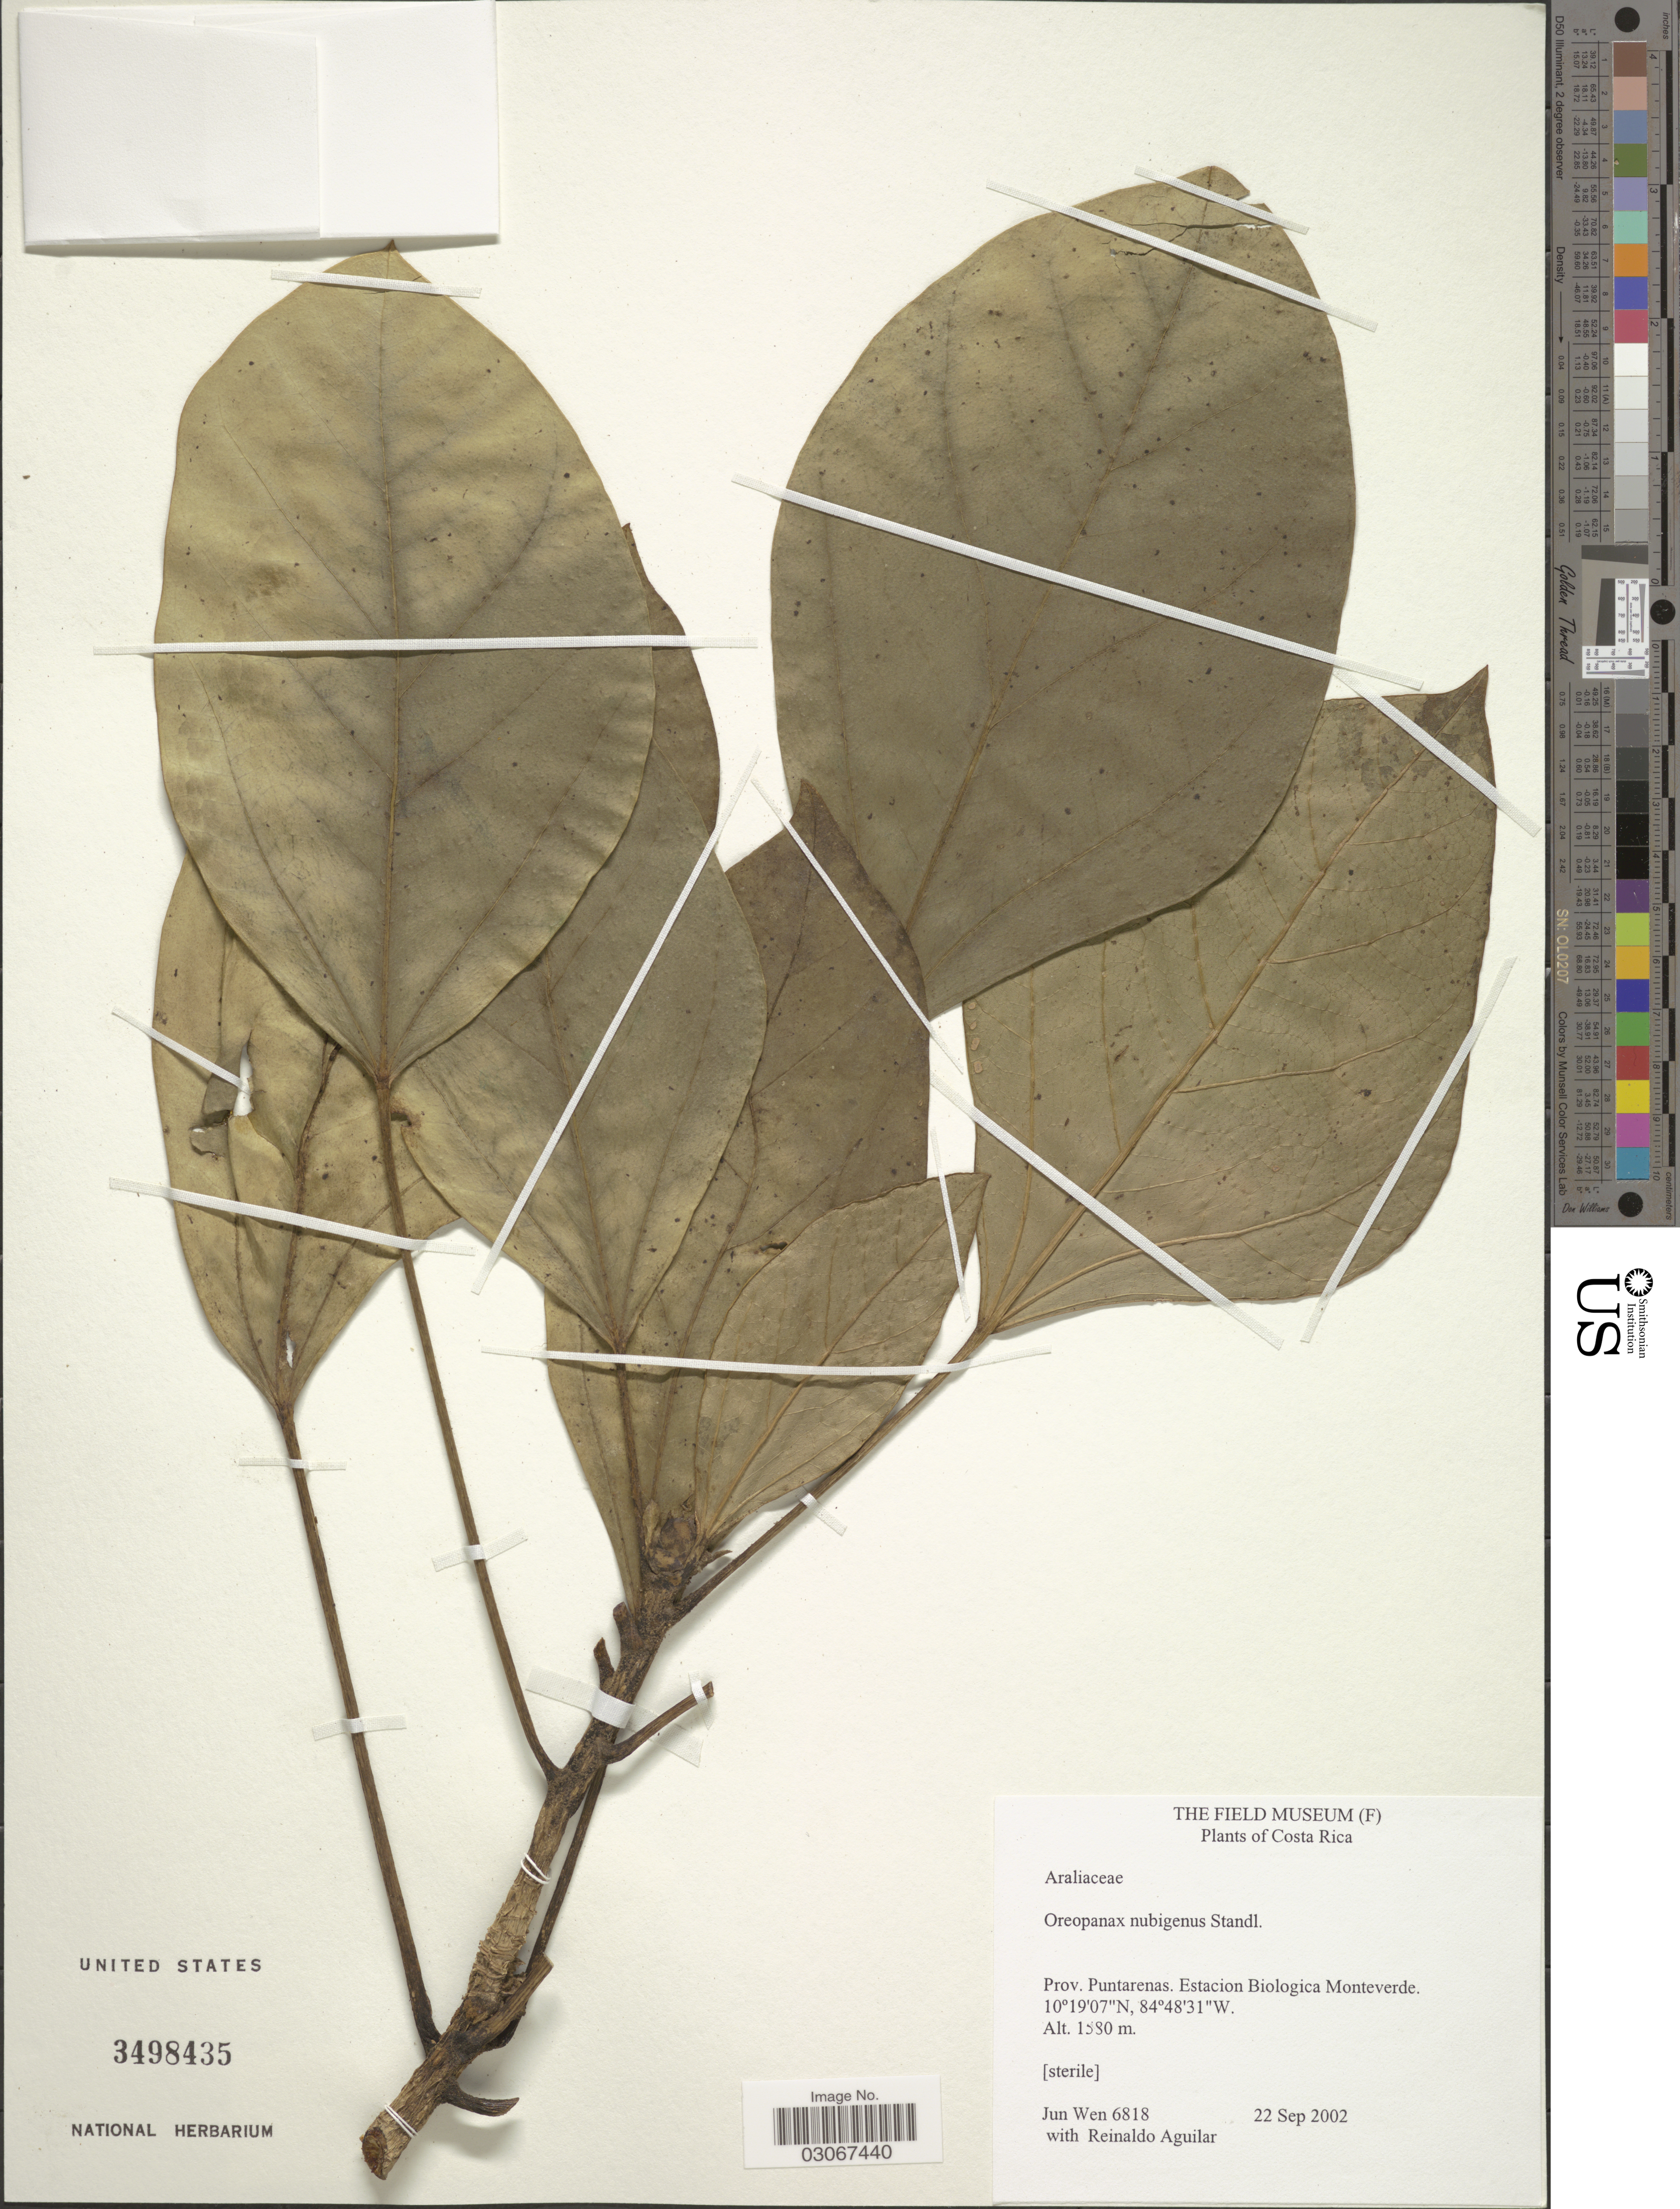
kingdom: Plantae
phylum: Tracheophyta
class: Magnoliopsida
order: Apiales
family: Araliaceae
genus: Oreopanax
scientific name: Oreopanax nubigenus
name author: Standl.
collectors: J. Wen & R. Aguilar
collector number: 6818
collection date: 2002-09-22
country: Costa Rica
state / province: Puntarenas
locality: Estacion Biologica Monteverde.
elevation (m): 1580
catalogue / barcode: US 3498435